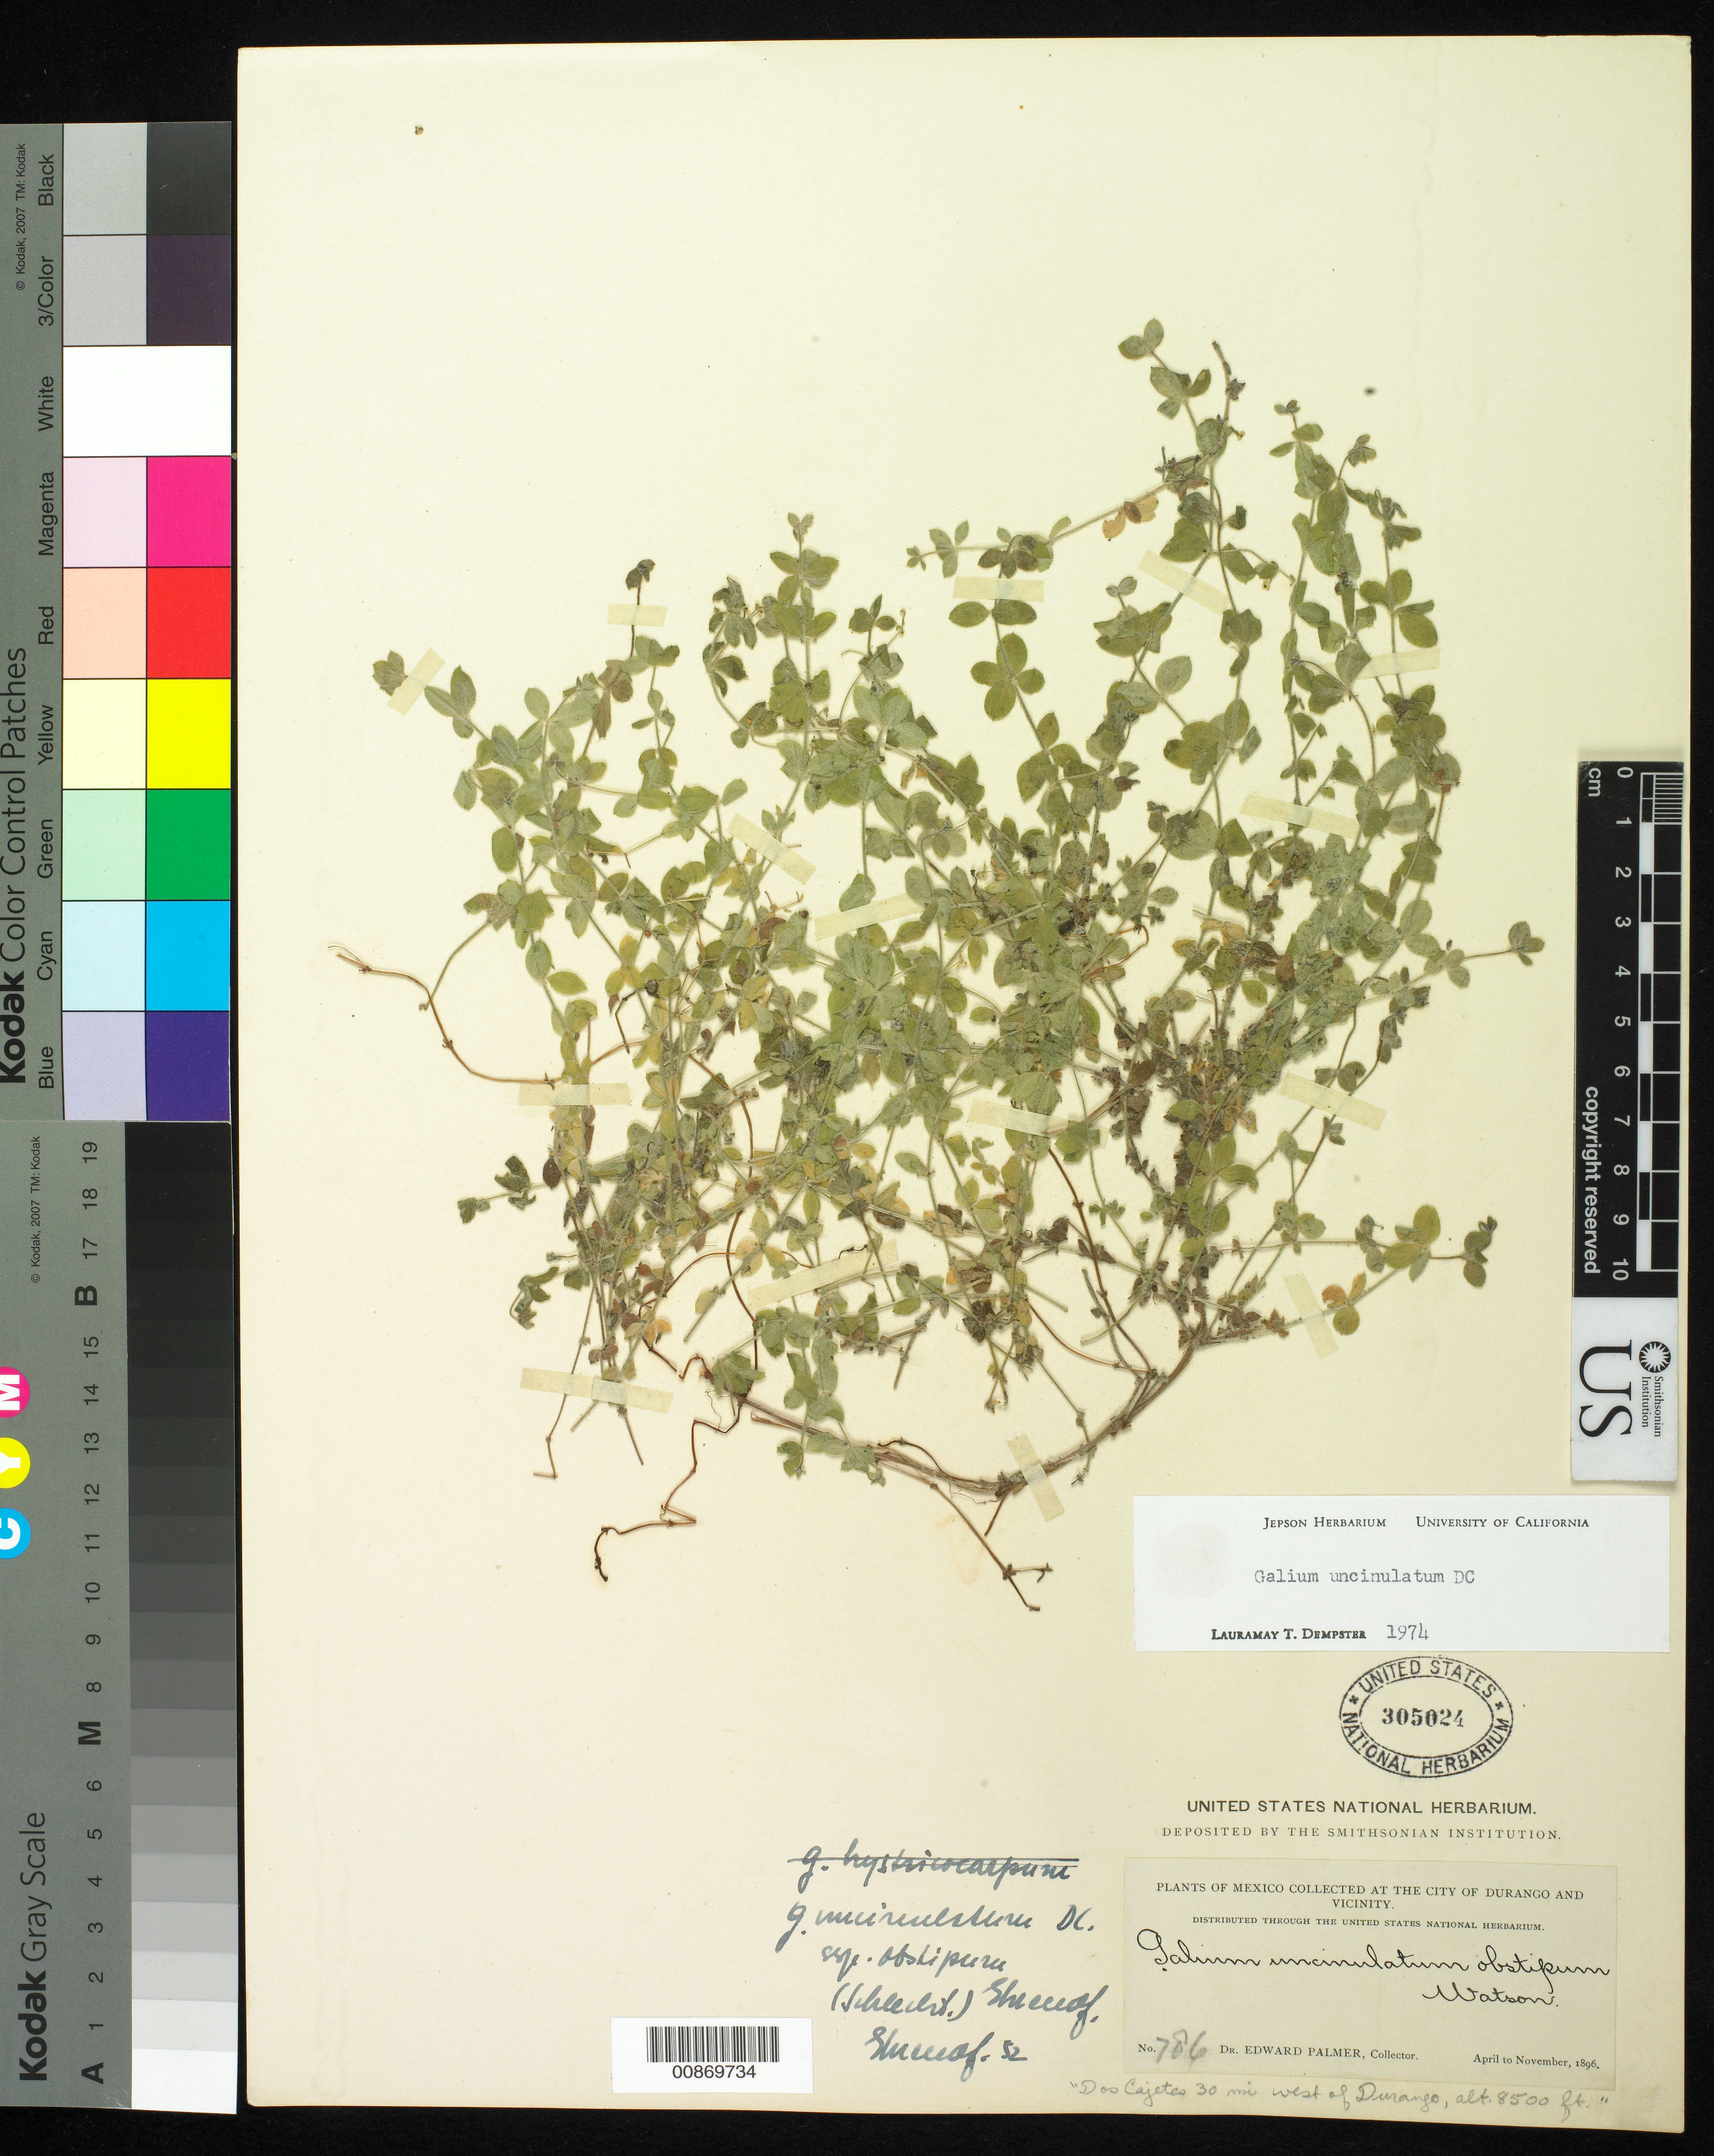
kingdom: Plantae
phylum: Tracheophyta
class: Magnoliopsida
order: Gentianales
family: Rubiaceae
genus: Galium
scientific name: Galium uncinulatum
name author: DC.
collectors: E. Palmer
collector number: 786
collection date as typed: Apr 1896 to -- Nov 1896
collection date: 1896-04/1896-11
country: Mexico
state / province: Durango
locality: City of Durango and vicinity. Dos cajetes 30 mi. west of Durango.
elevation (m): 2591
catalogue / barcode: US 305024